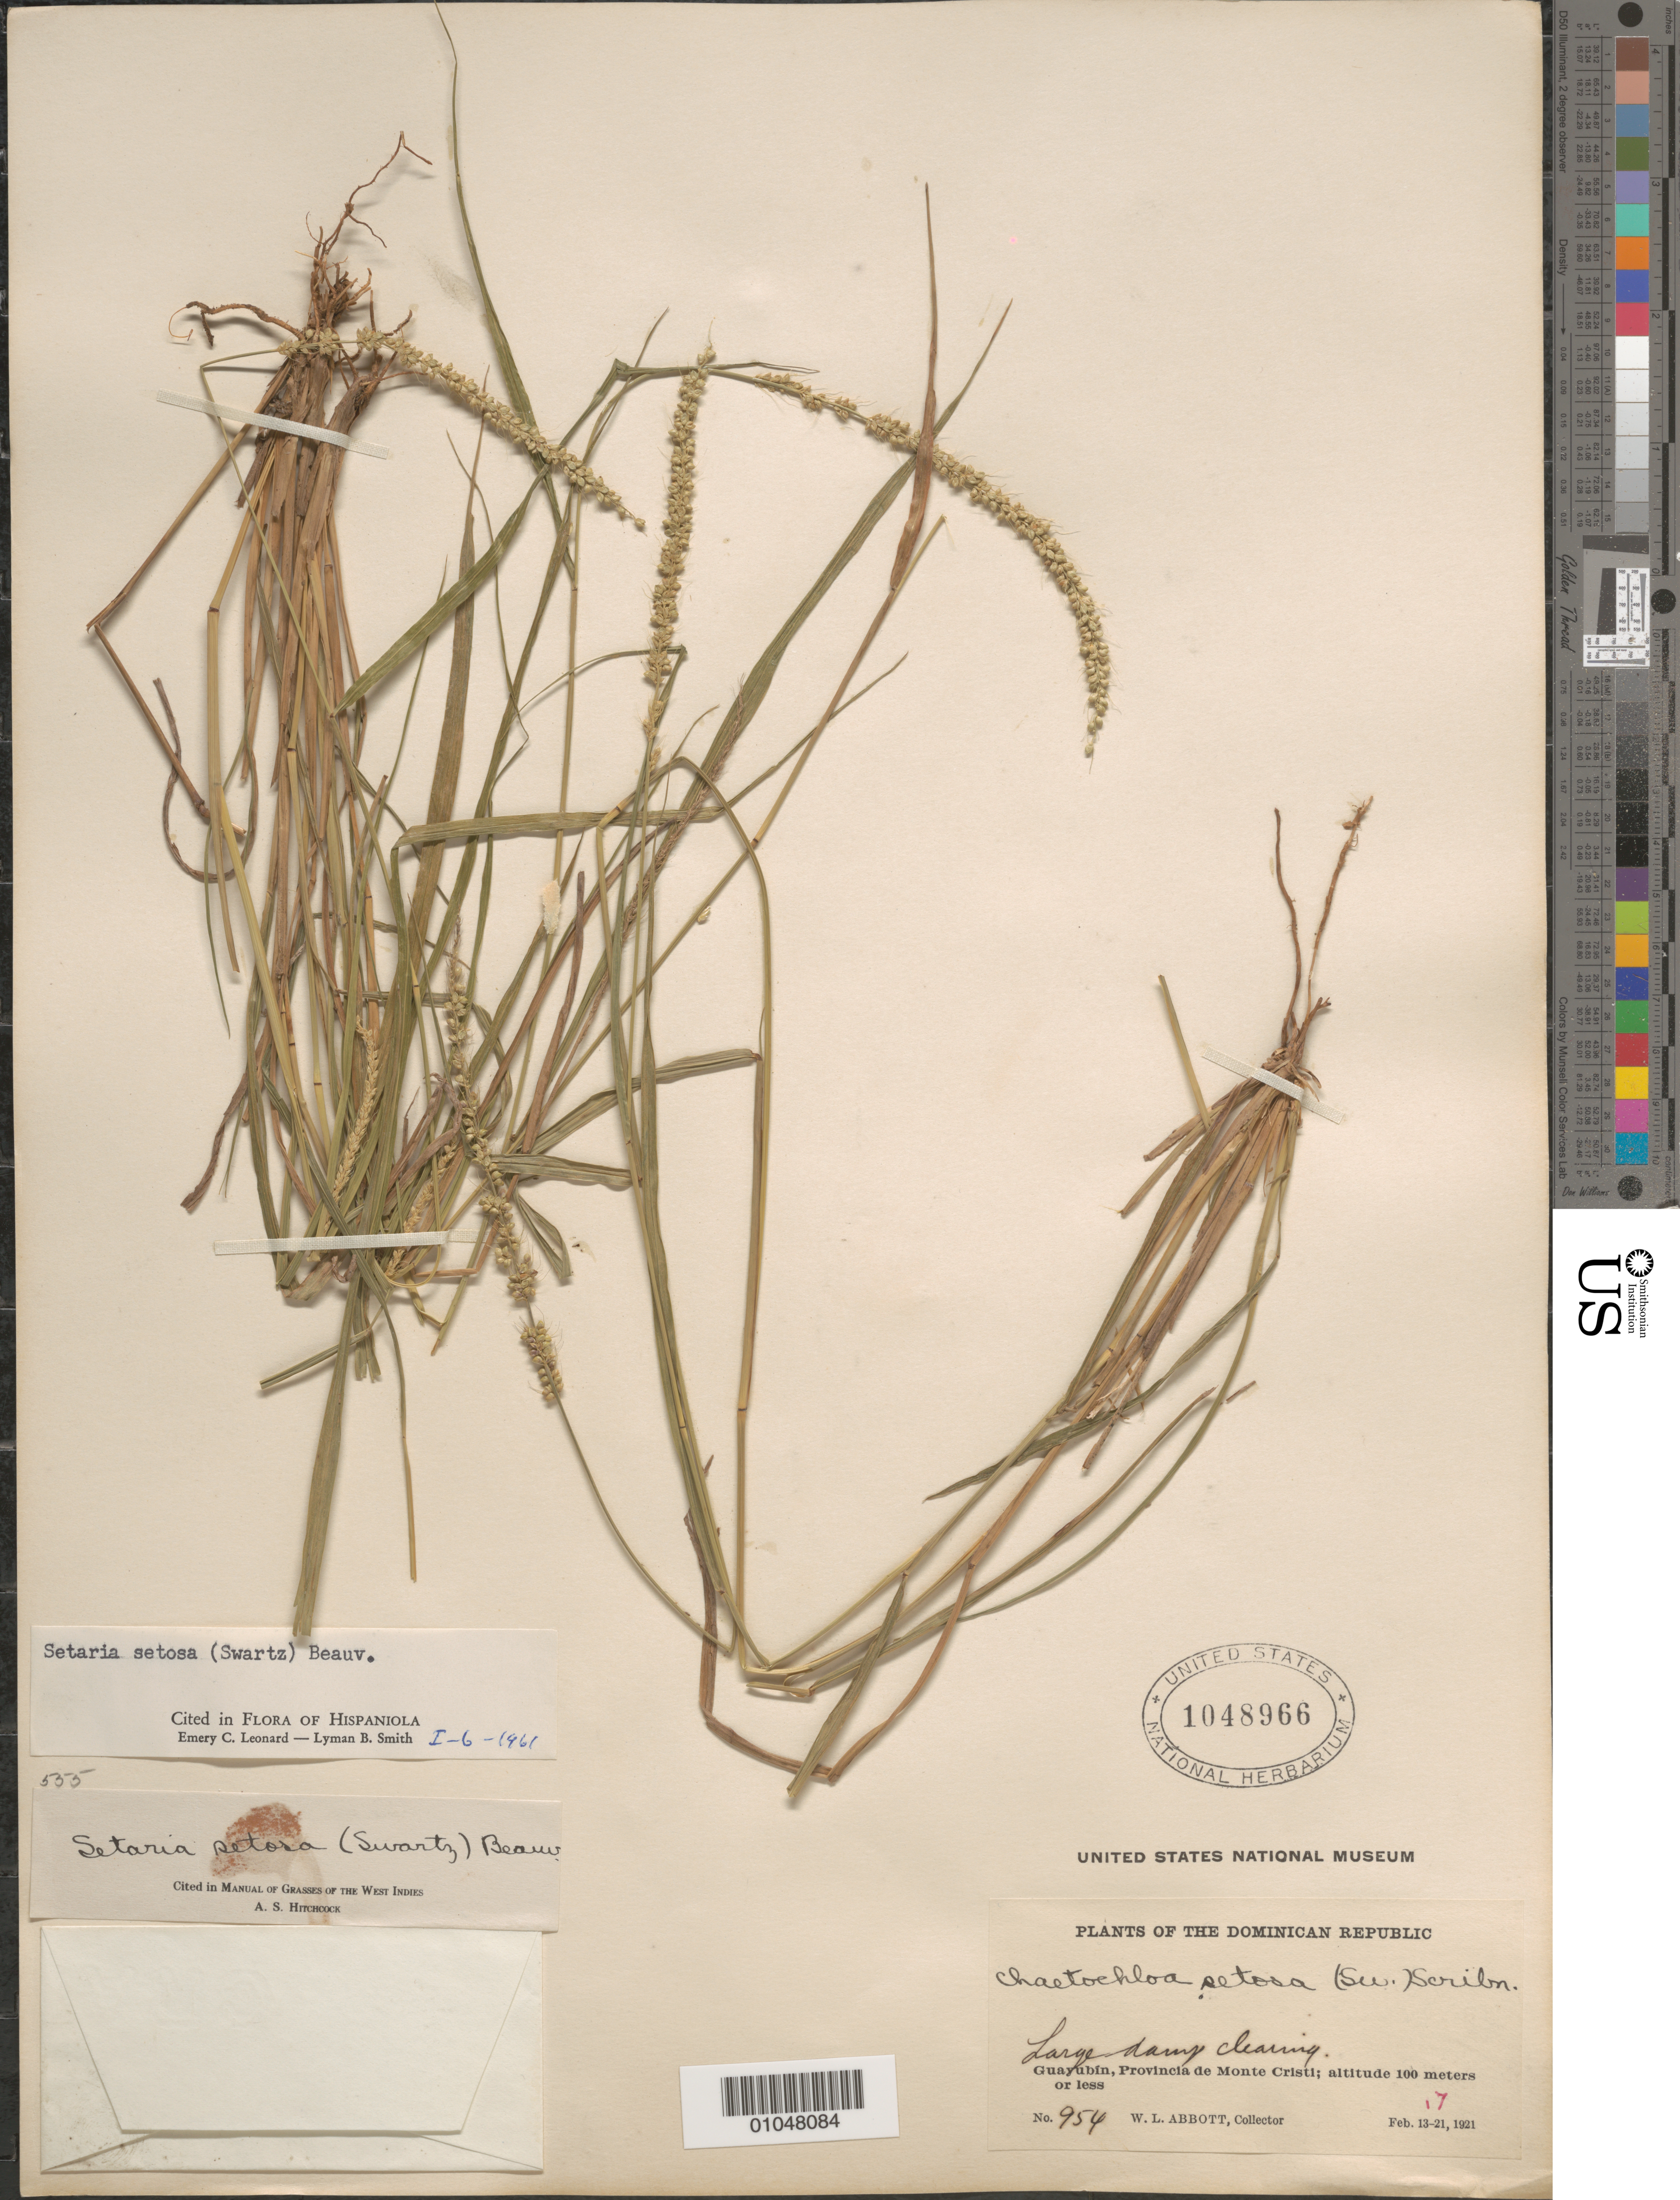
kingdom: Plantae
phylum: Tracheophyta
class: Liliopsida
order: Poales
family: Poaceae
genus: Setaria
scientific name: Setaria setosa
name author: (Sw.) P. Beauv.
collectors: W. L. Abbott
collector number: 954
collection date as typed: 17 Feb 1921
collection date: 1921-02-17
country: Dominican Republic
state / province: Monte Cristi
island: Hispaniola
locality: Guayubin, large damp clearing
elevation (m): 0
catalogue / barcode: US 1048966